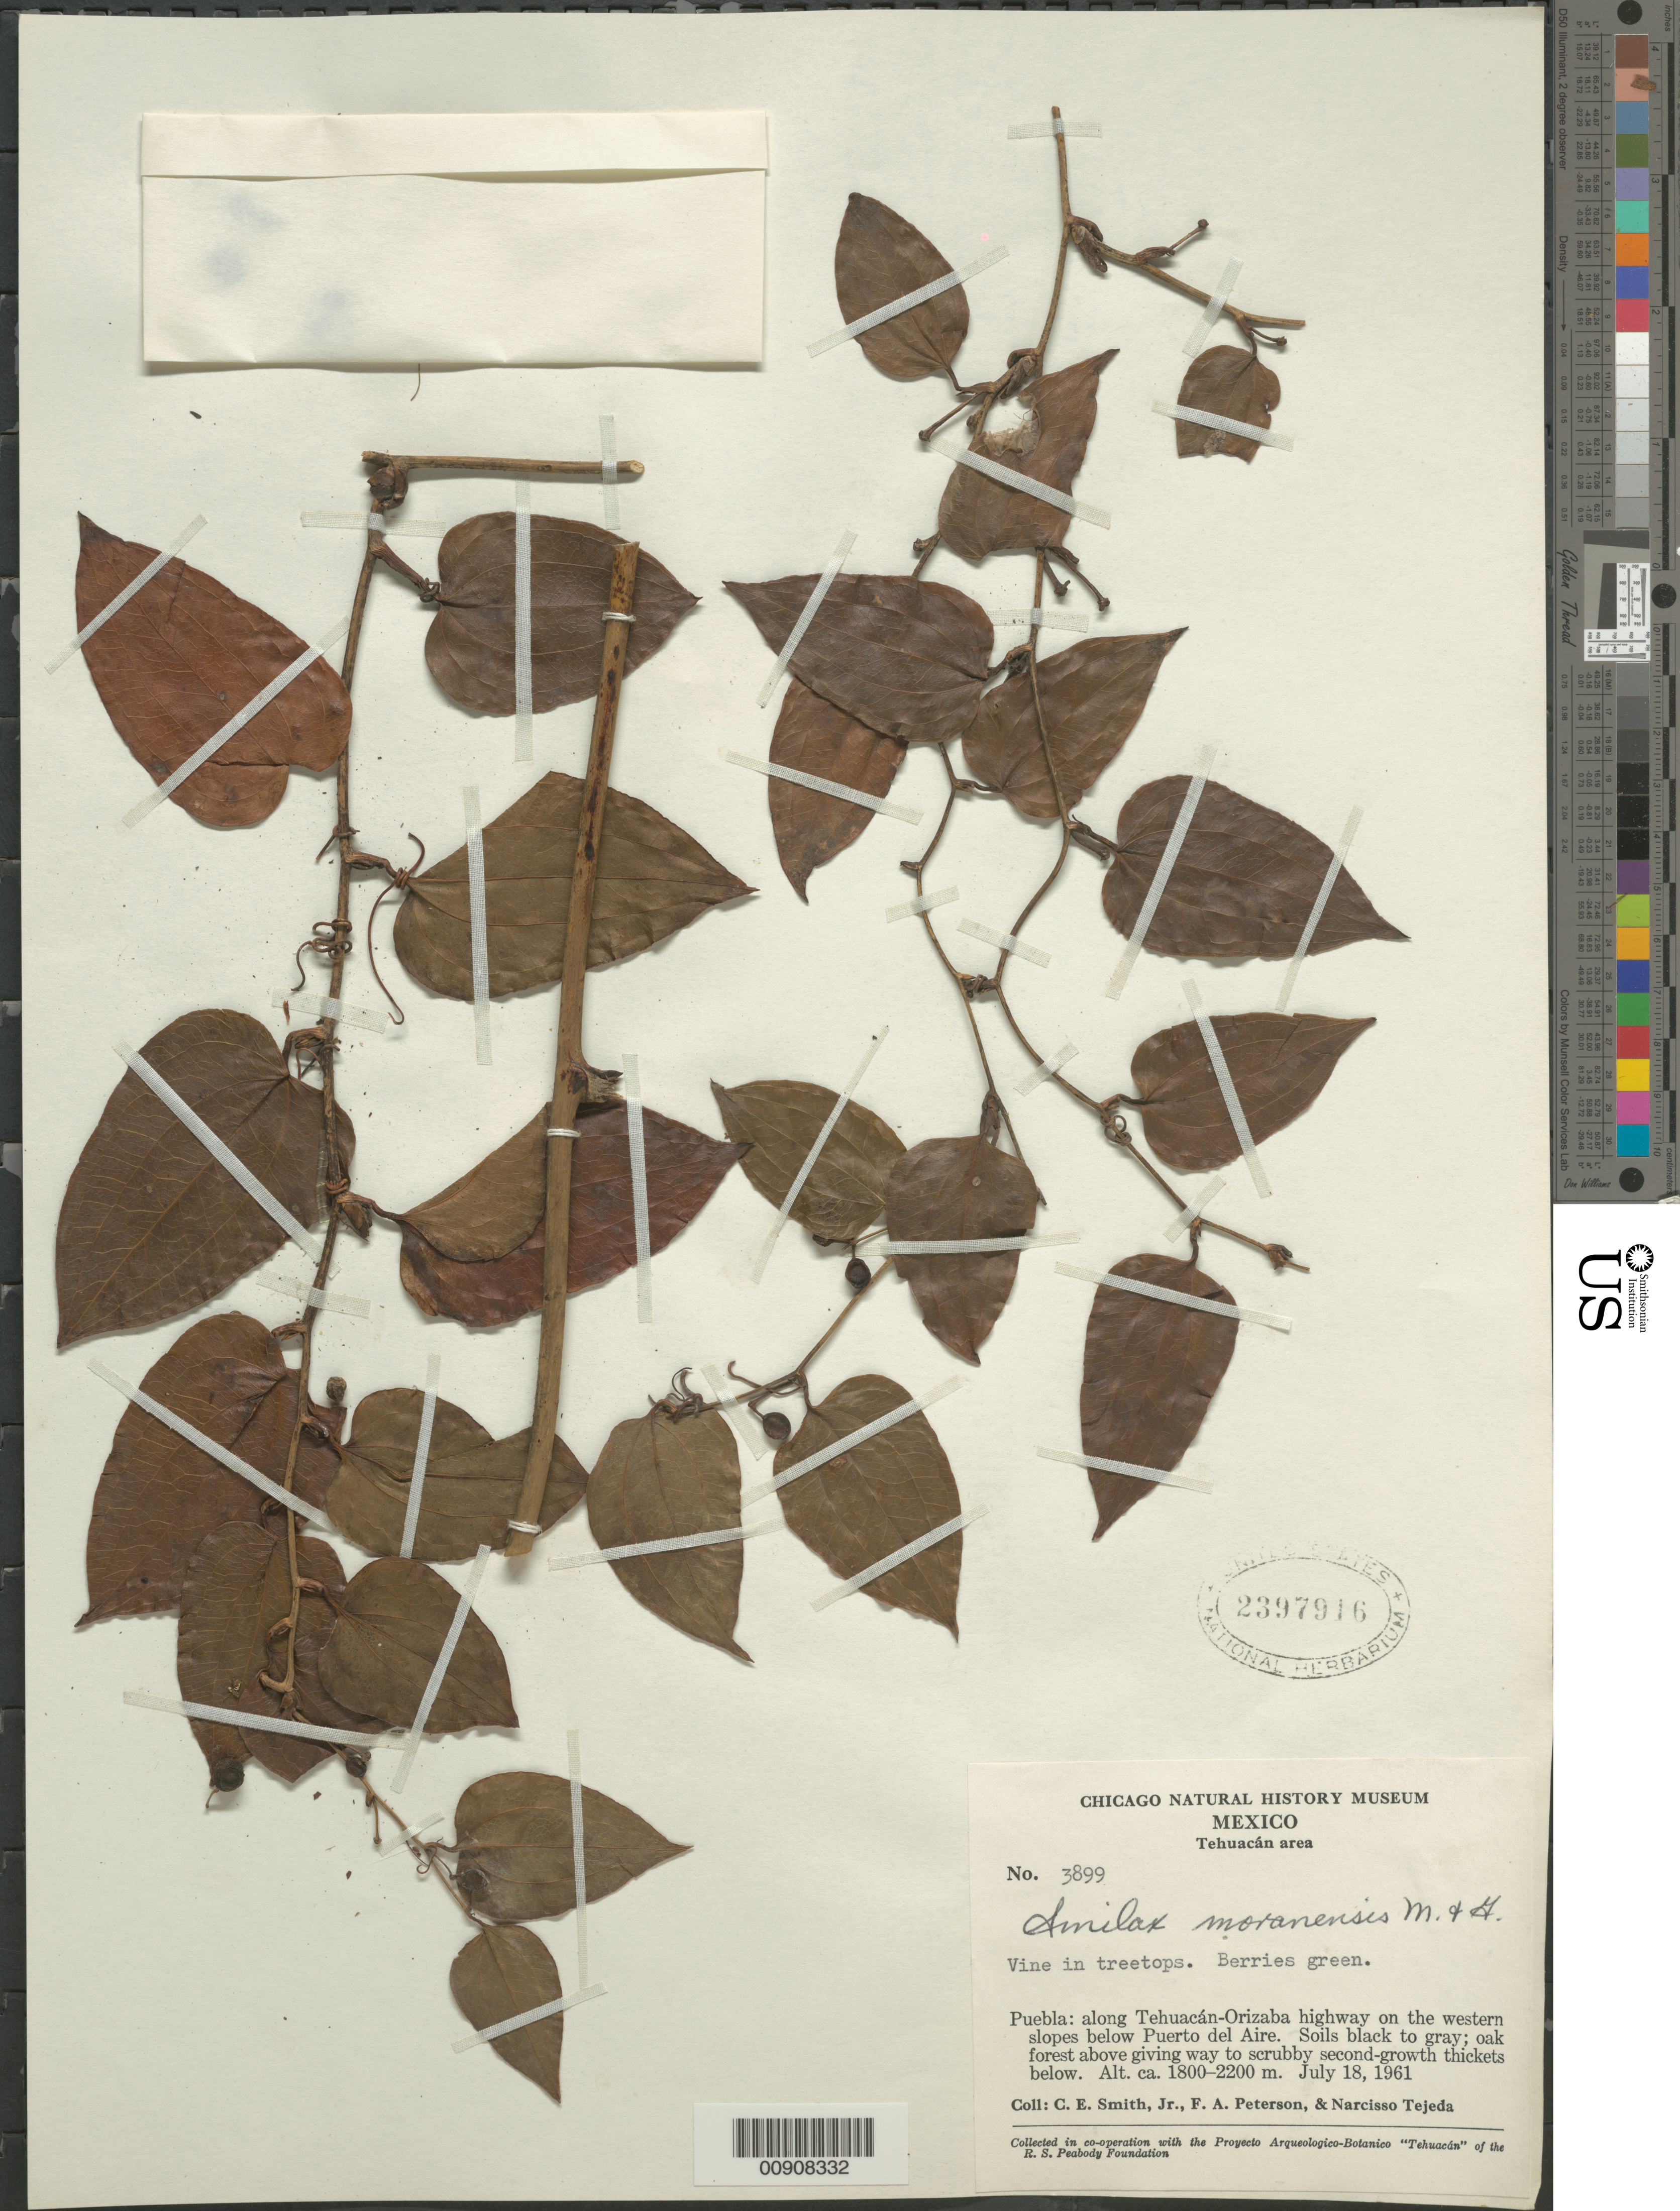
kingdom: Plantae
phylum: Tracheophyta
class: Liliopsida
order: Liliales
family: Smilacaceae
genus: Smilax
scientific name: Smilax moranensis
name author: M. Martens & Galeotti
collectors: C. E. Smith Jr., F. A. Peterson & N. Tejeda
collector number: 3899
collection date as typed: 18 Jul 1961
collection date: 1961-07-18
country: Mexico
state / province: Puebla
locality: Puebla: along Tehuacán - Orizaba highway on the western slopes below Puerto del Aire.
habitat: Vine in treetops. Soils black to gray; oak forest above giving way to scrubby second-growth thickets below.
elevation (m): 2200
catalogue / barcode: US 2397916